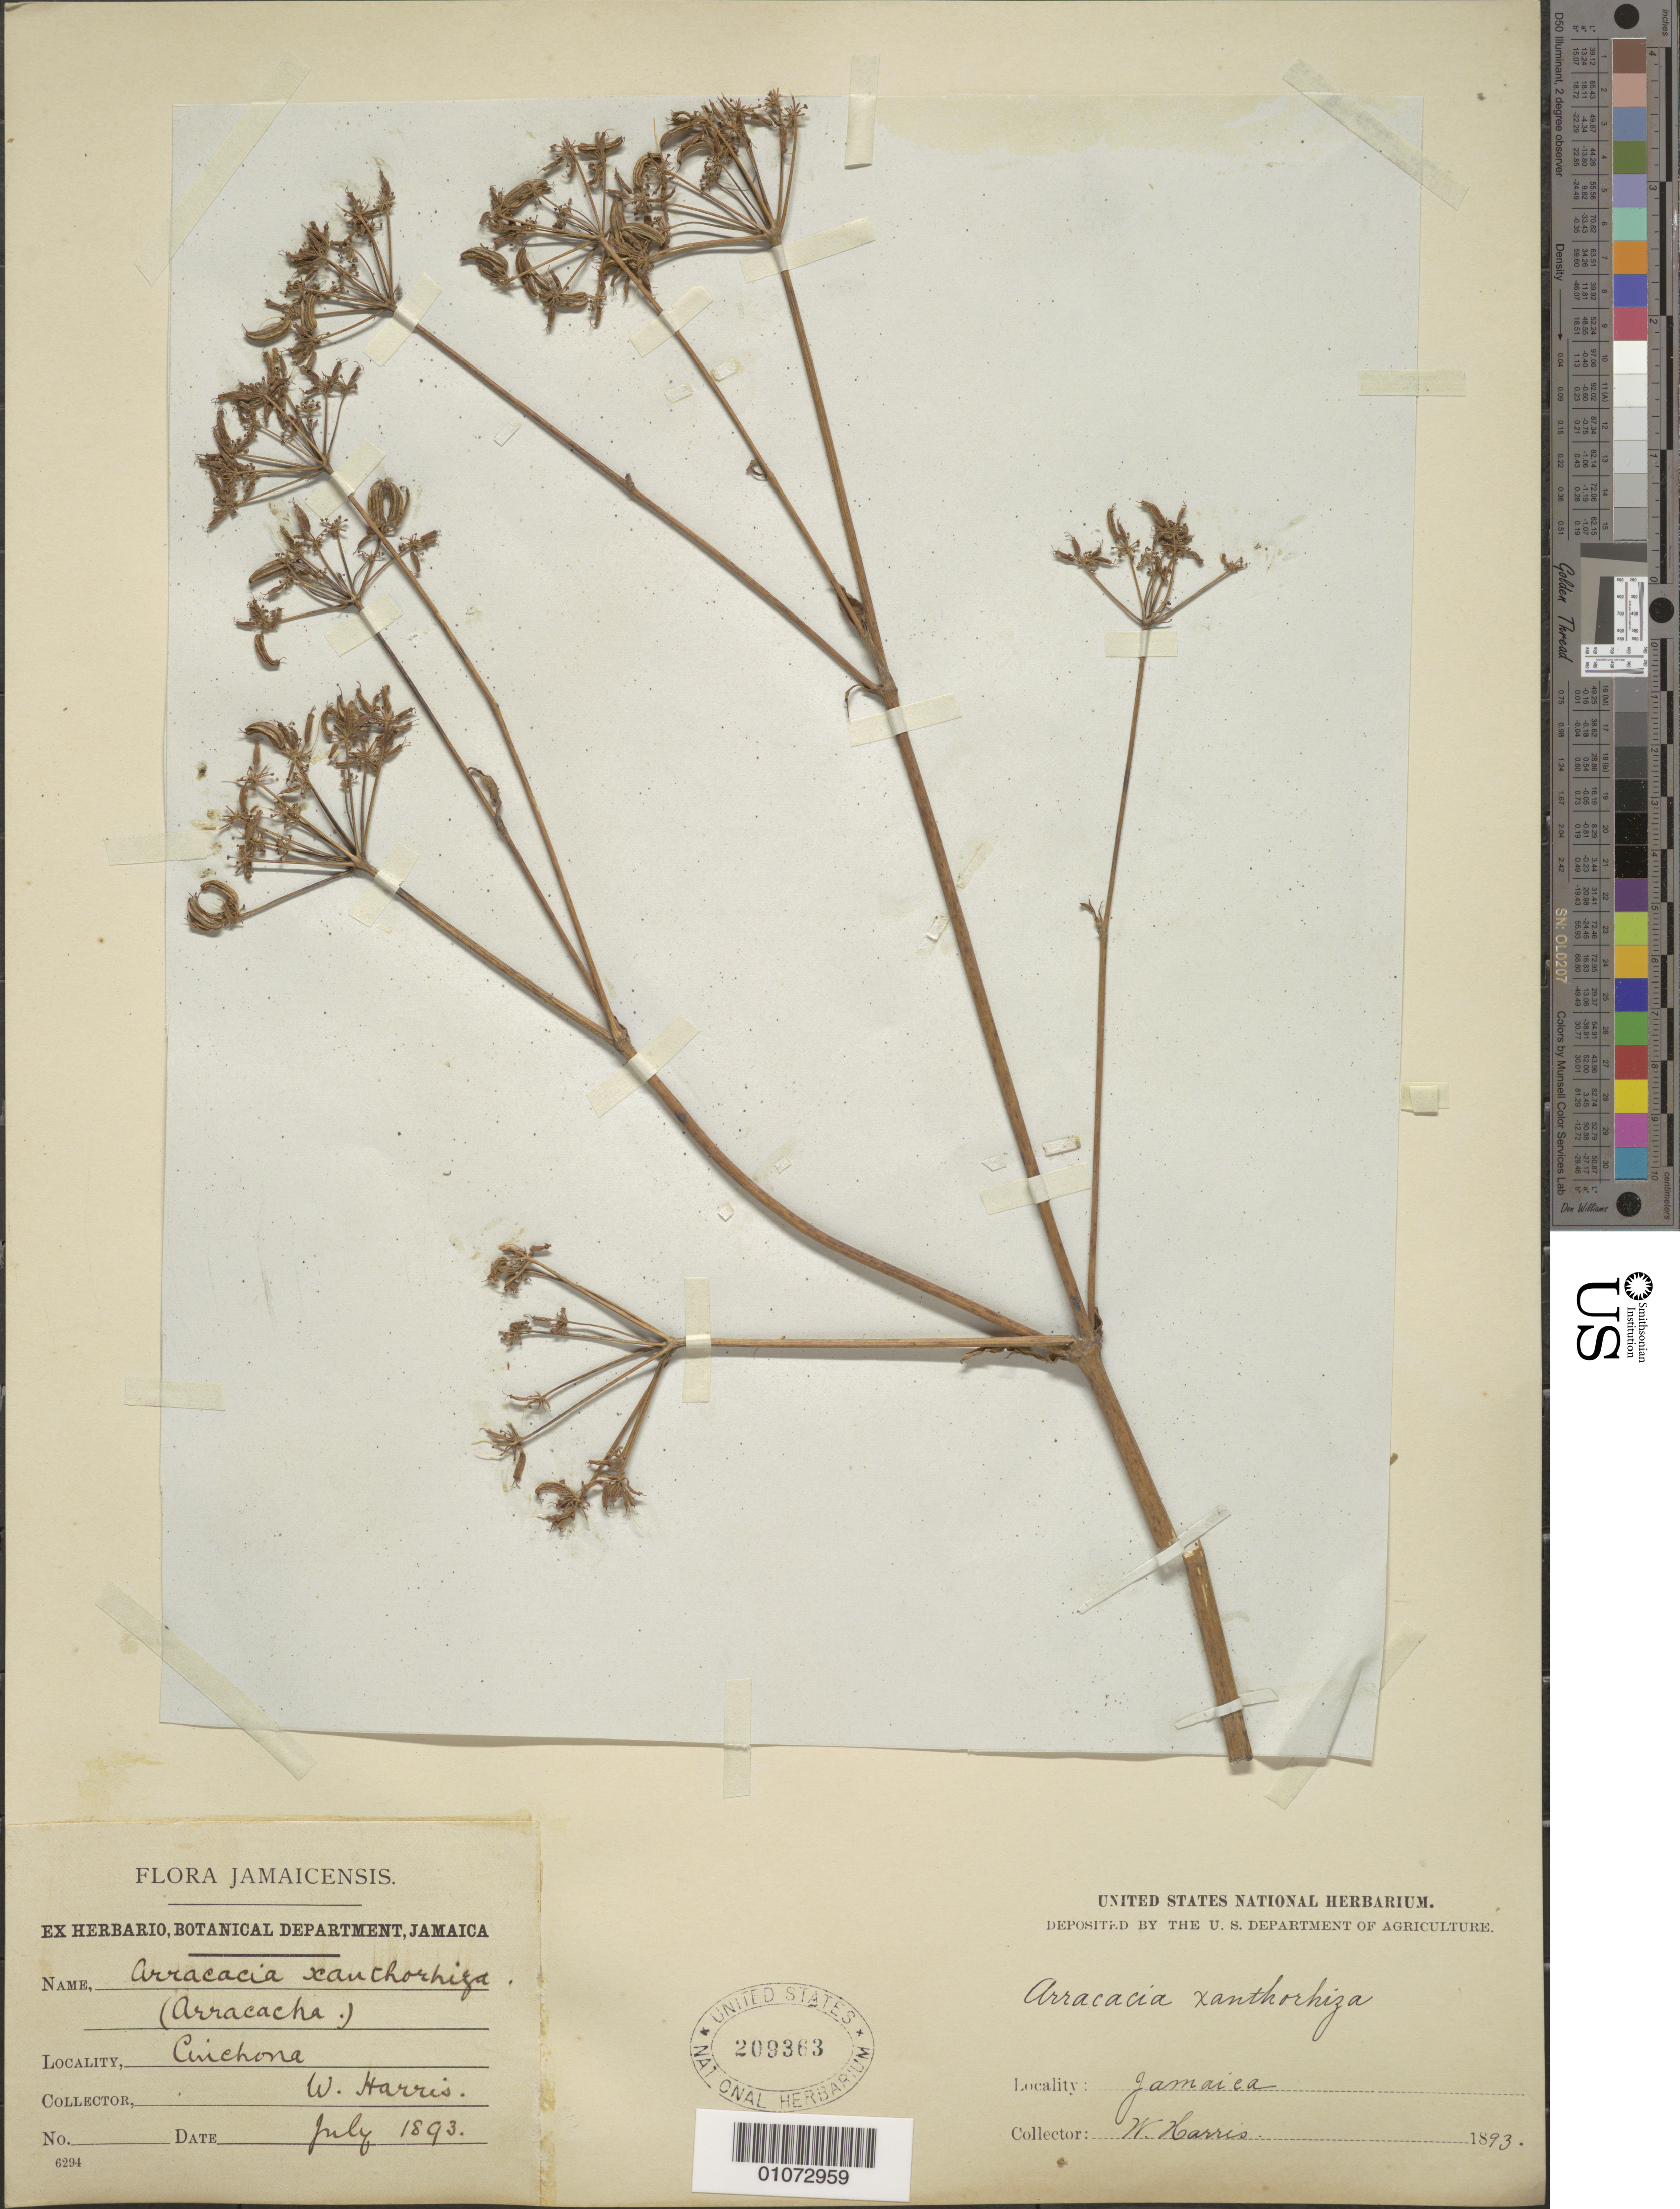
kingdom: Plantae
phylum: Tracheophyta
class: Magnoliopsida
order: Apiales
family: Apiaceae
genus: Arracacia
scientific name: Arracacia xanthorrhiza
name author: Bancr.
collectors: W. Harris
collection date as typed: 01 Jul 1893 to 31 Jul 1893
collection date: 1893-07-01/1893-07-31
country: Jamaica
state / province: Saint Andrew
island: Jamaica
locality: Cinchona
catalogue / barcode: US 209363